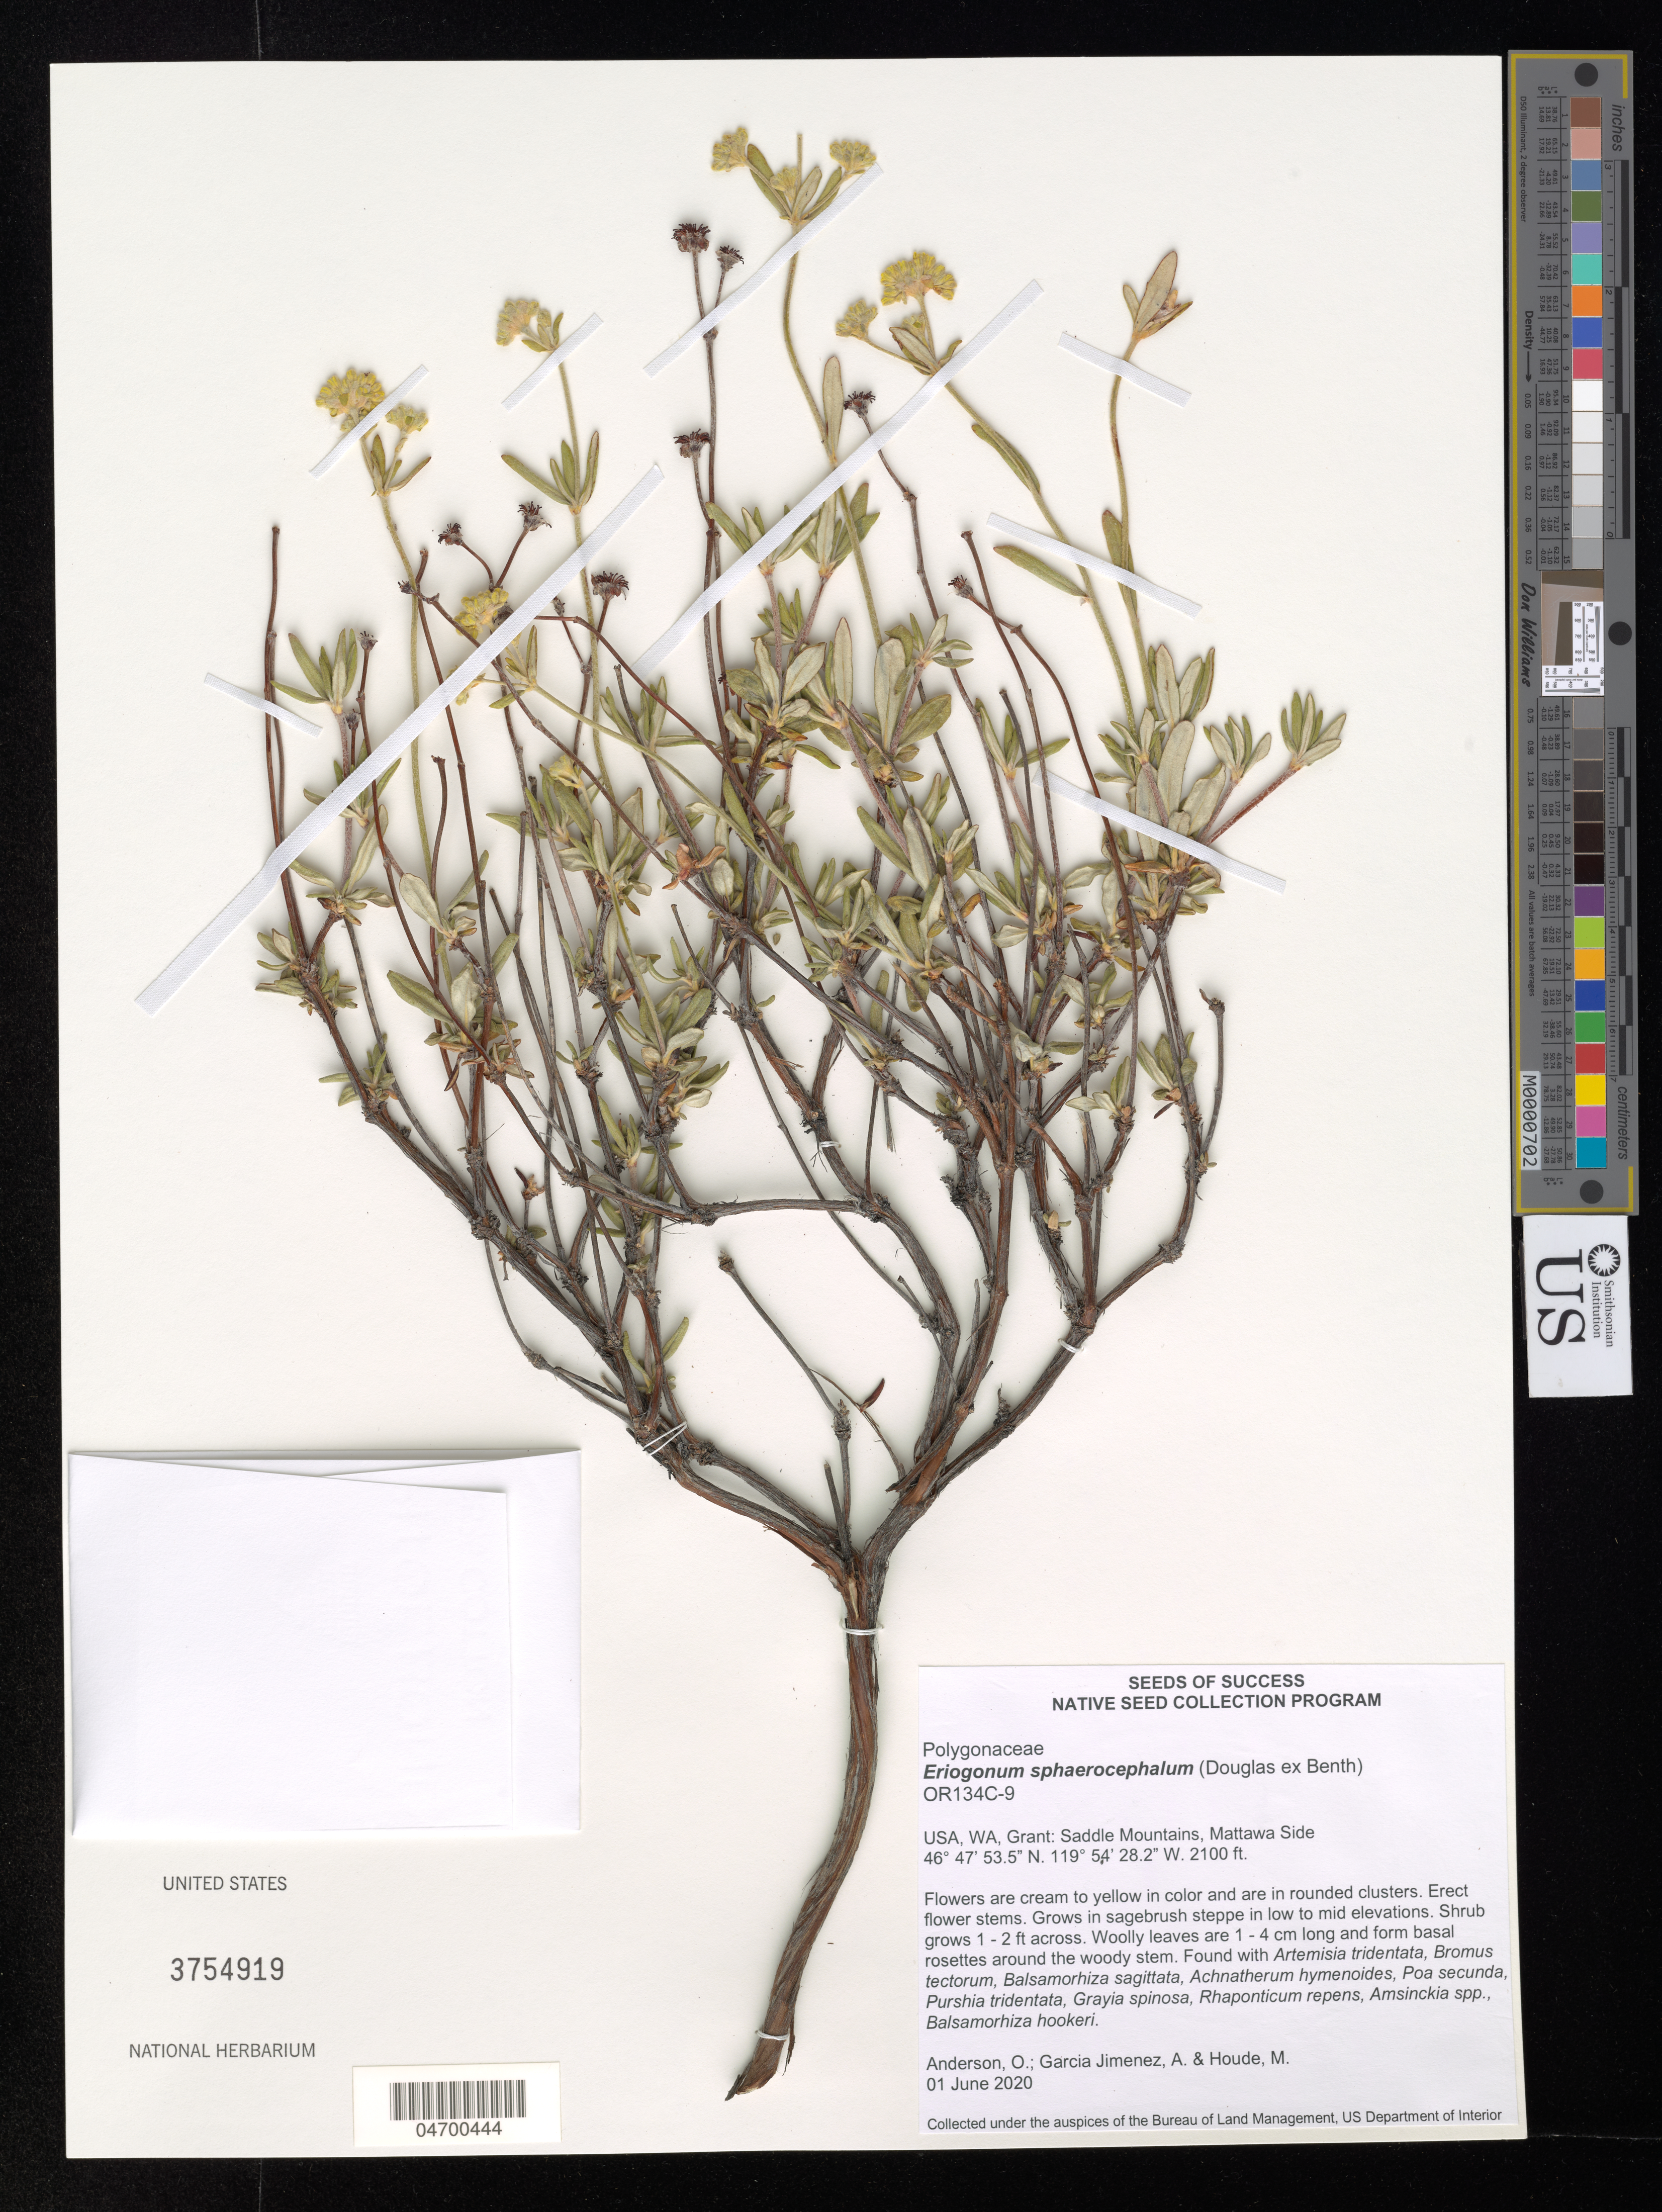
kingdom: Plantae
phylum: Tracheophyta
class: Magnoliopsida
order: Caryophyllales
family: Polygonaceae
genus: Eriogonum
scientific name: Eriogonum sphaerocephalum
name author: Benth. & Douglas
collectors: O. Anderson, A. Garcia Jimenez & H. Vielstich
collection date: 2020-06-01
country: United States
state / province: Washington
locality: WA, Grant, Saddle Mountains, Mattawa Side.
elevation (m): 640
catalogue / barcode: US 3754919